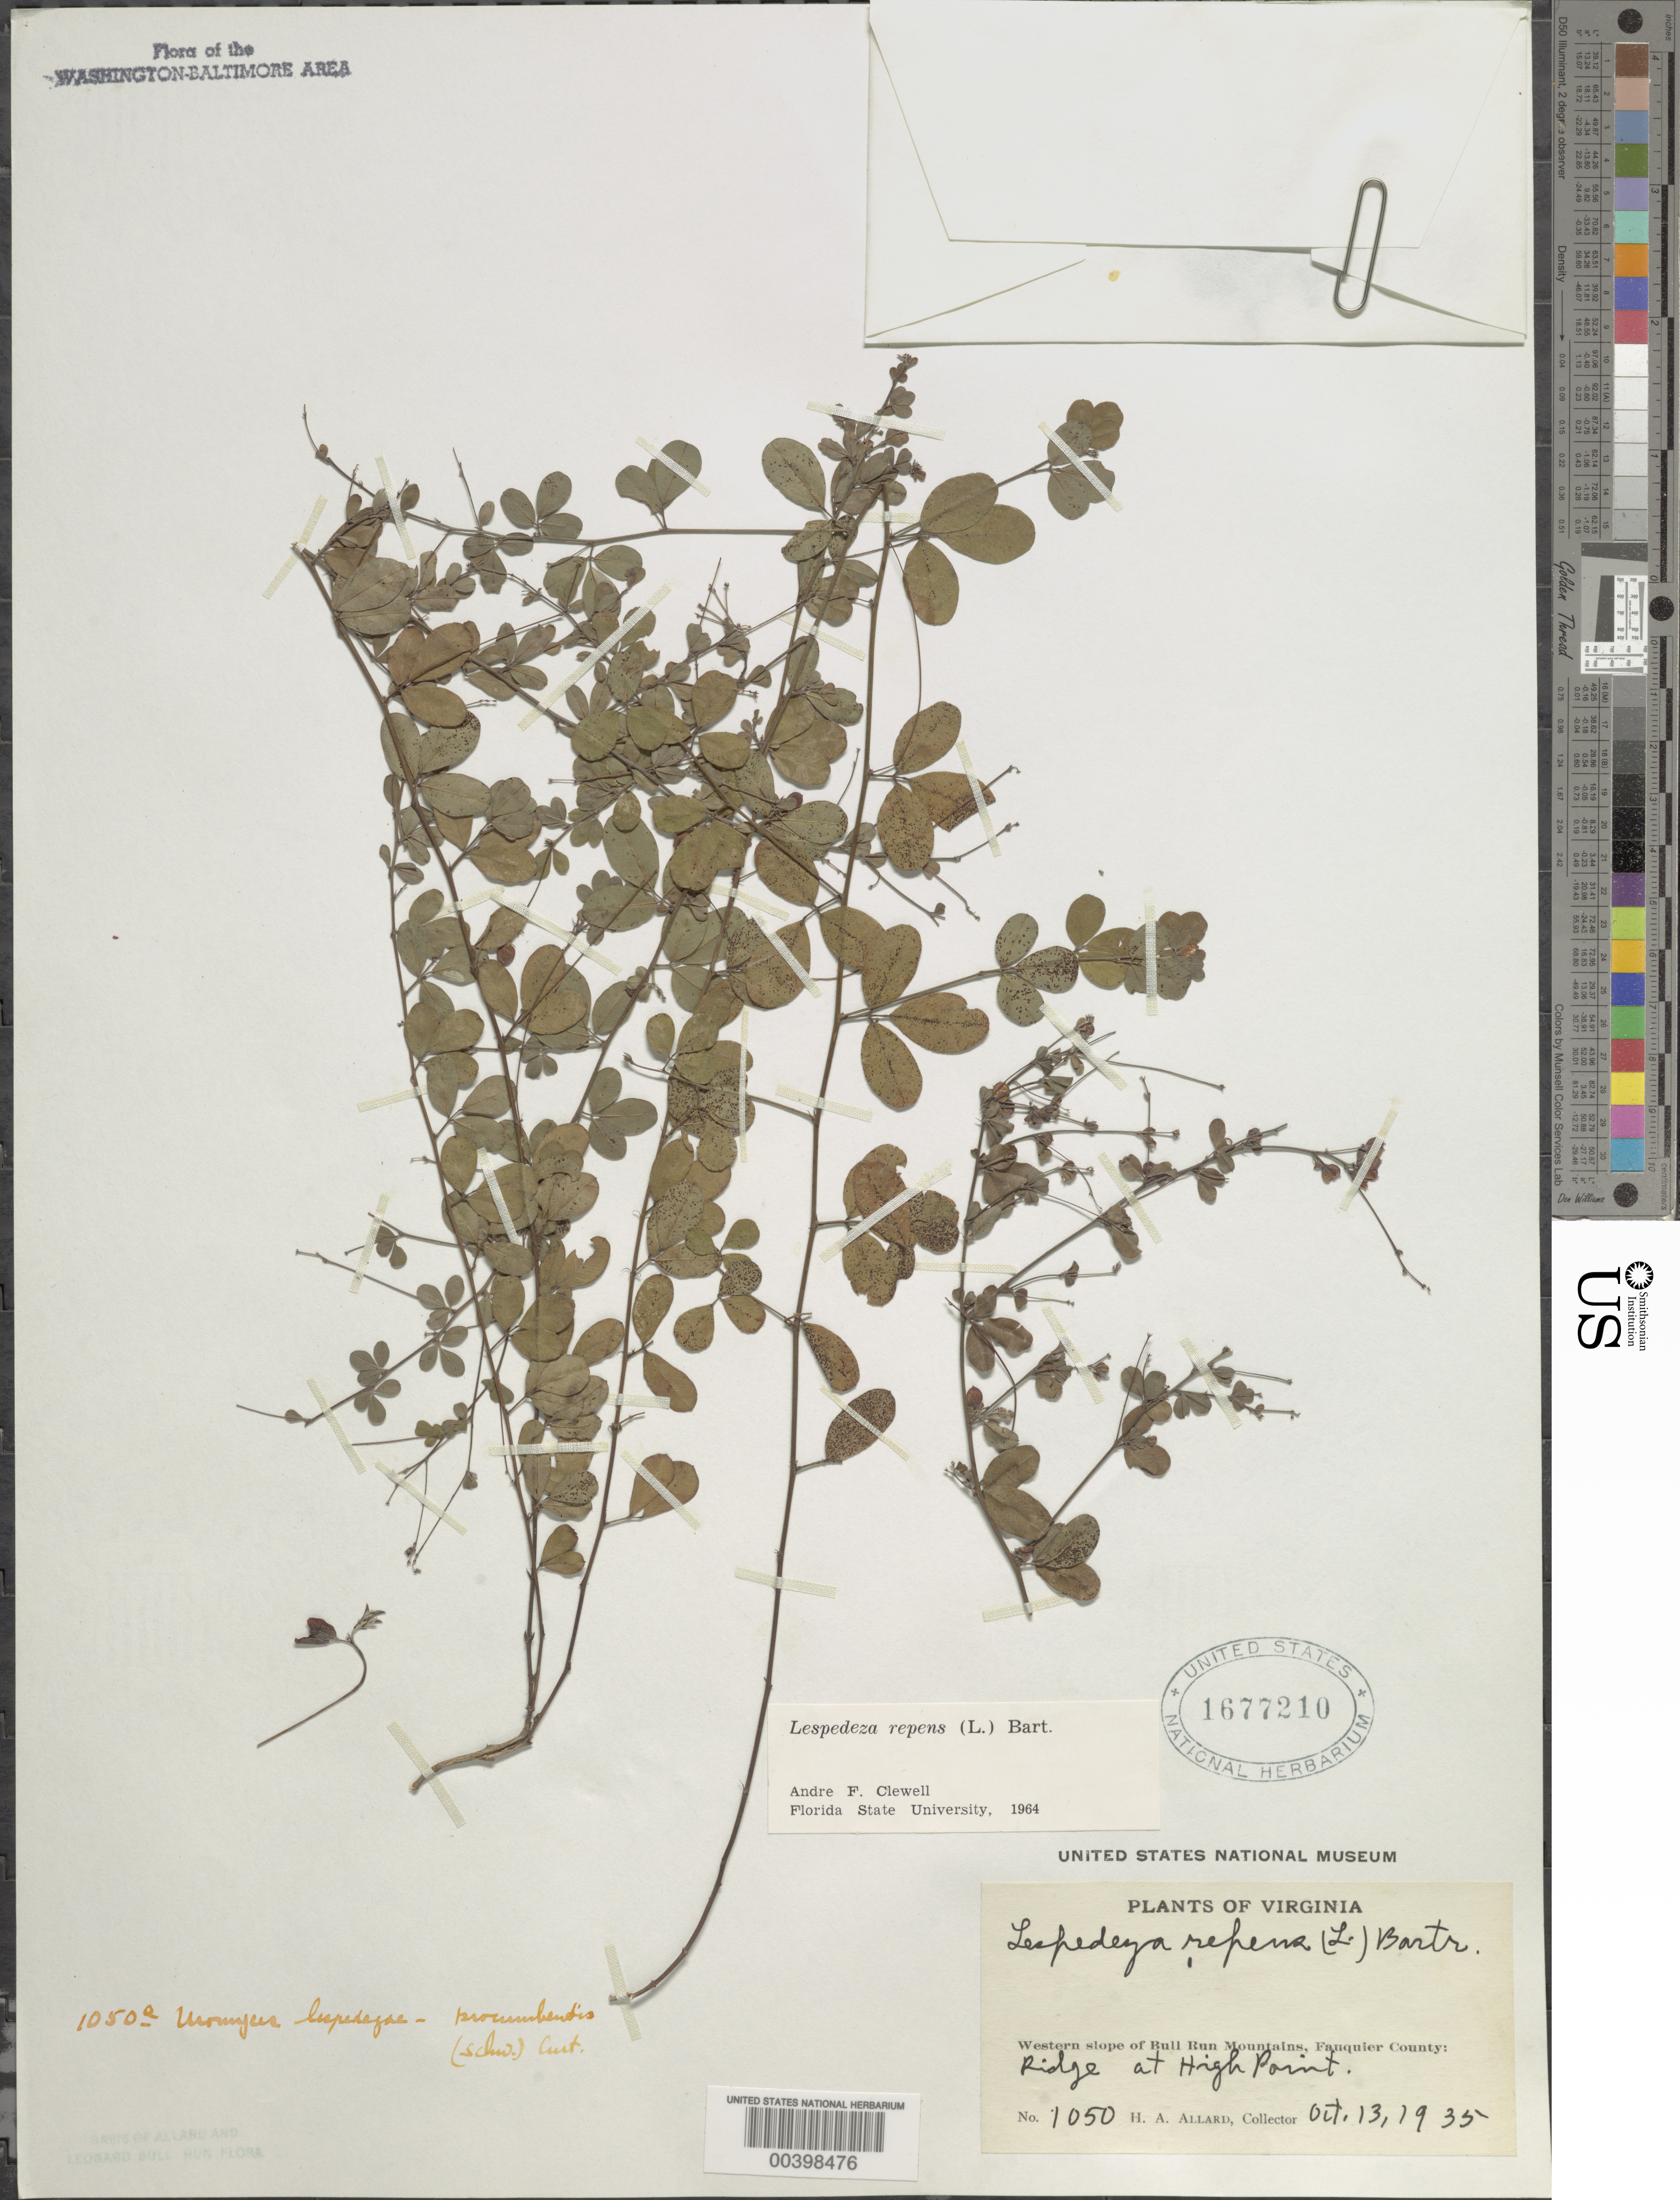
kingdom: Plantae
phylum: Tracheophyta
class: Magnoliopsida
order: Fabales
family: Fabaceae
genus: Lespedeza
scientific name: Lespedeza repens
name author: (L.) W.P.C. Barton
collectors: H. A. Allard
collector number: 1050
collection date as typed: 13 Oct 1935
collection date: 1935-10-13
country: United States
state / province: Virginia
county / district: Fauquier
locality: High Point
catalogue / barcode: US 1677210